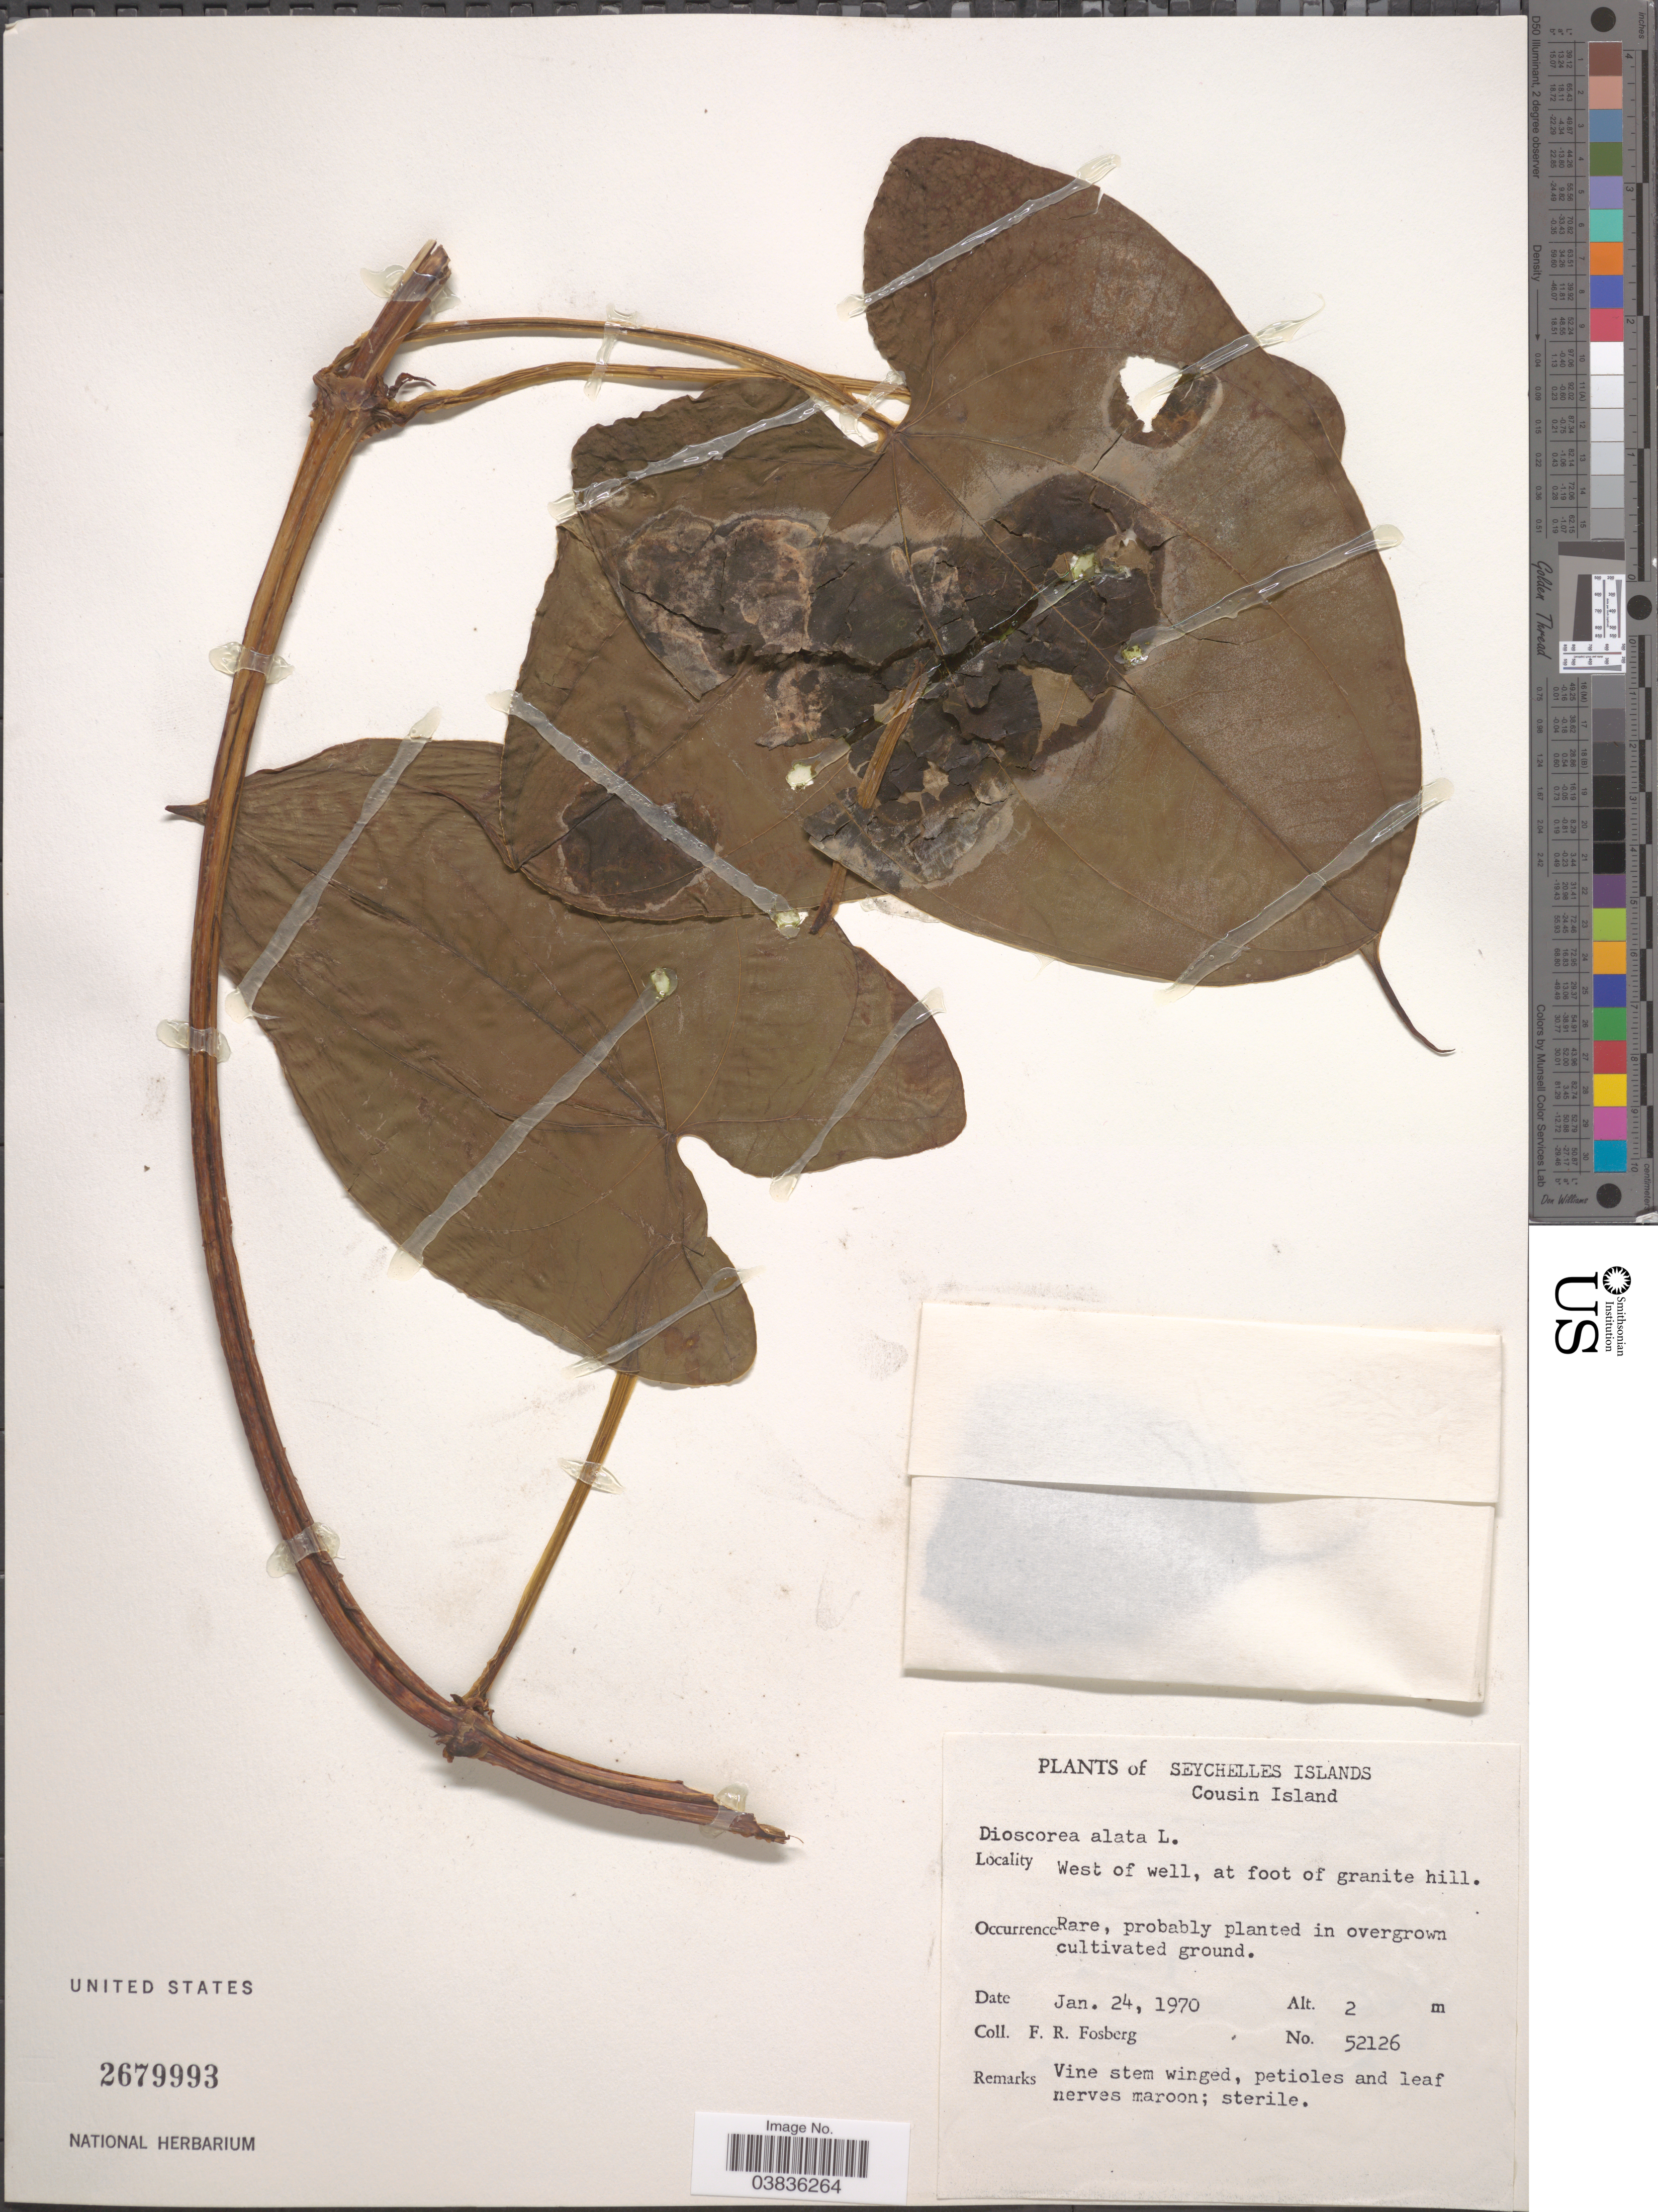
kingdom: Plantae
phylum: Tracheophyta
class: Liliopsida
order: Dioscoreales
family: Dioscoreaceae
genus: Dioscorea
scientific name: Dioscorea alata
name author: L.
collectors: F. R. Fosberg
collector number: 52126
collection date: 1970-01-24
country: Seychelles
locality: Seychelles Islands. Cousin Island. West of well, at foot of granite hill.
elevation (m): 2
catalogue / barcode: US 2679993